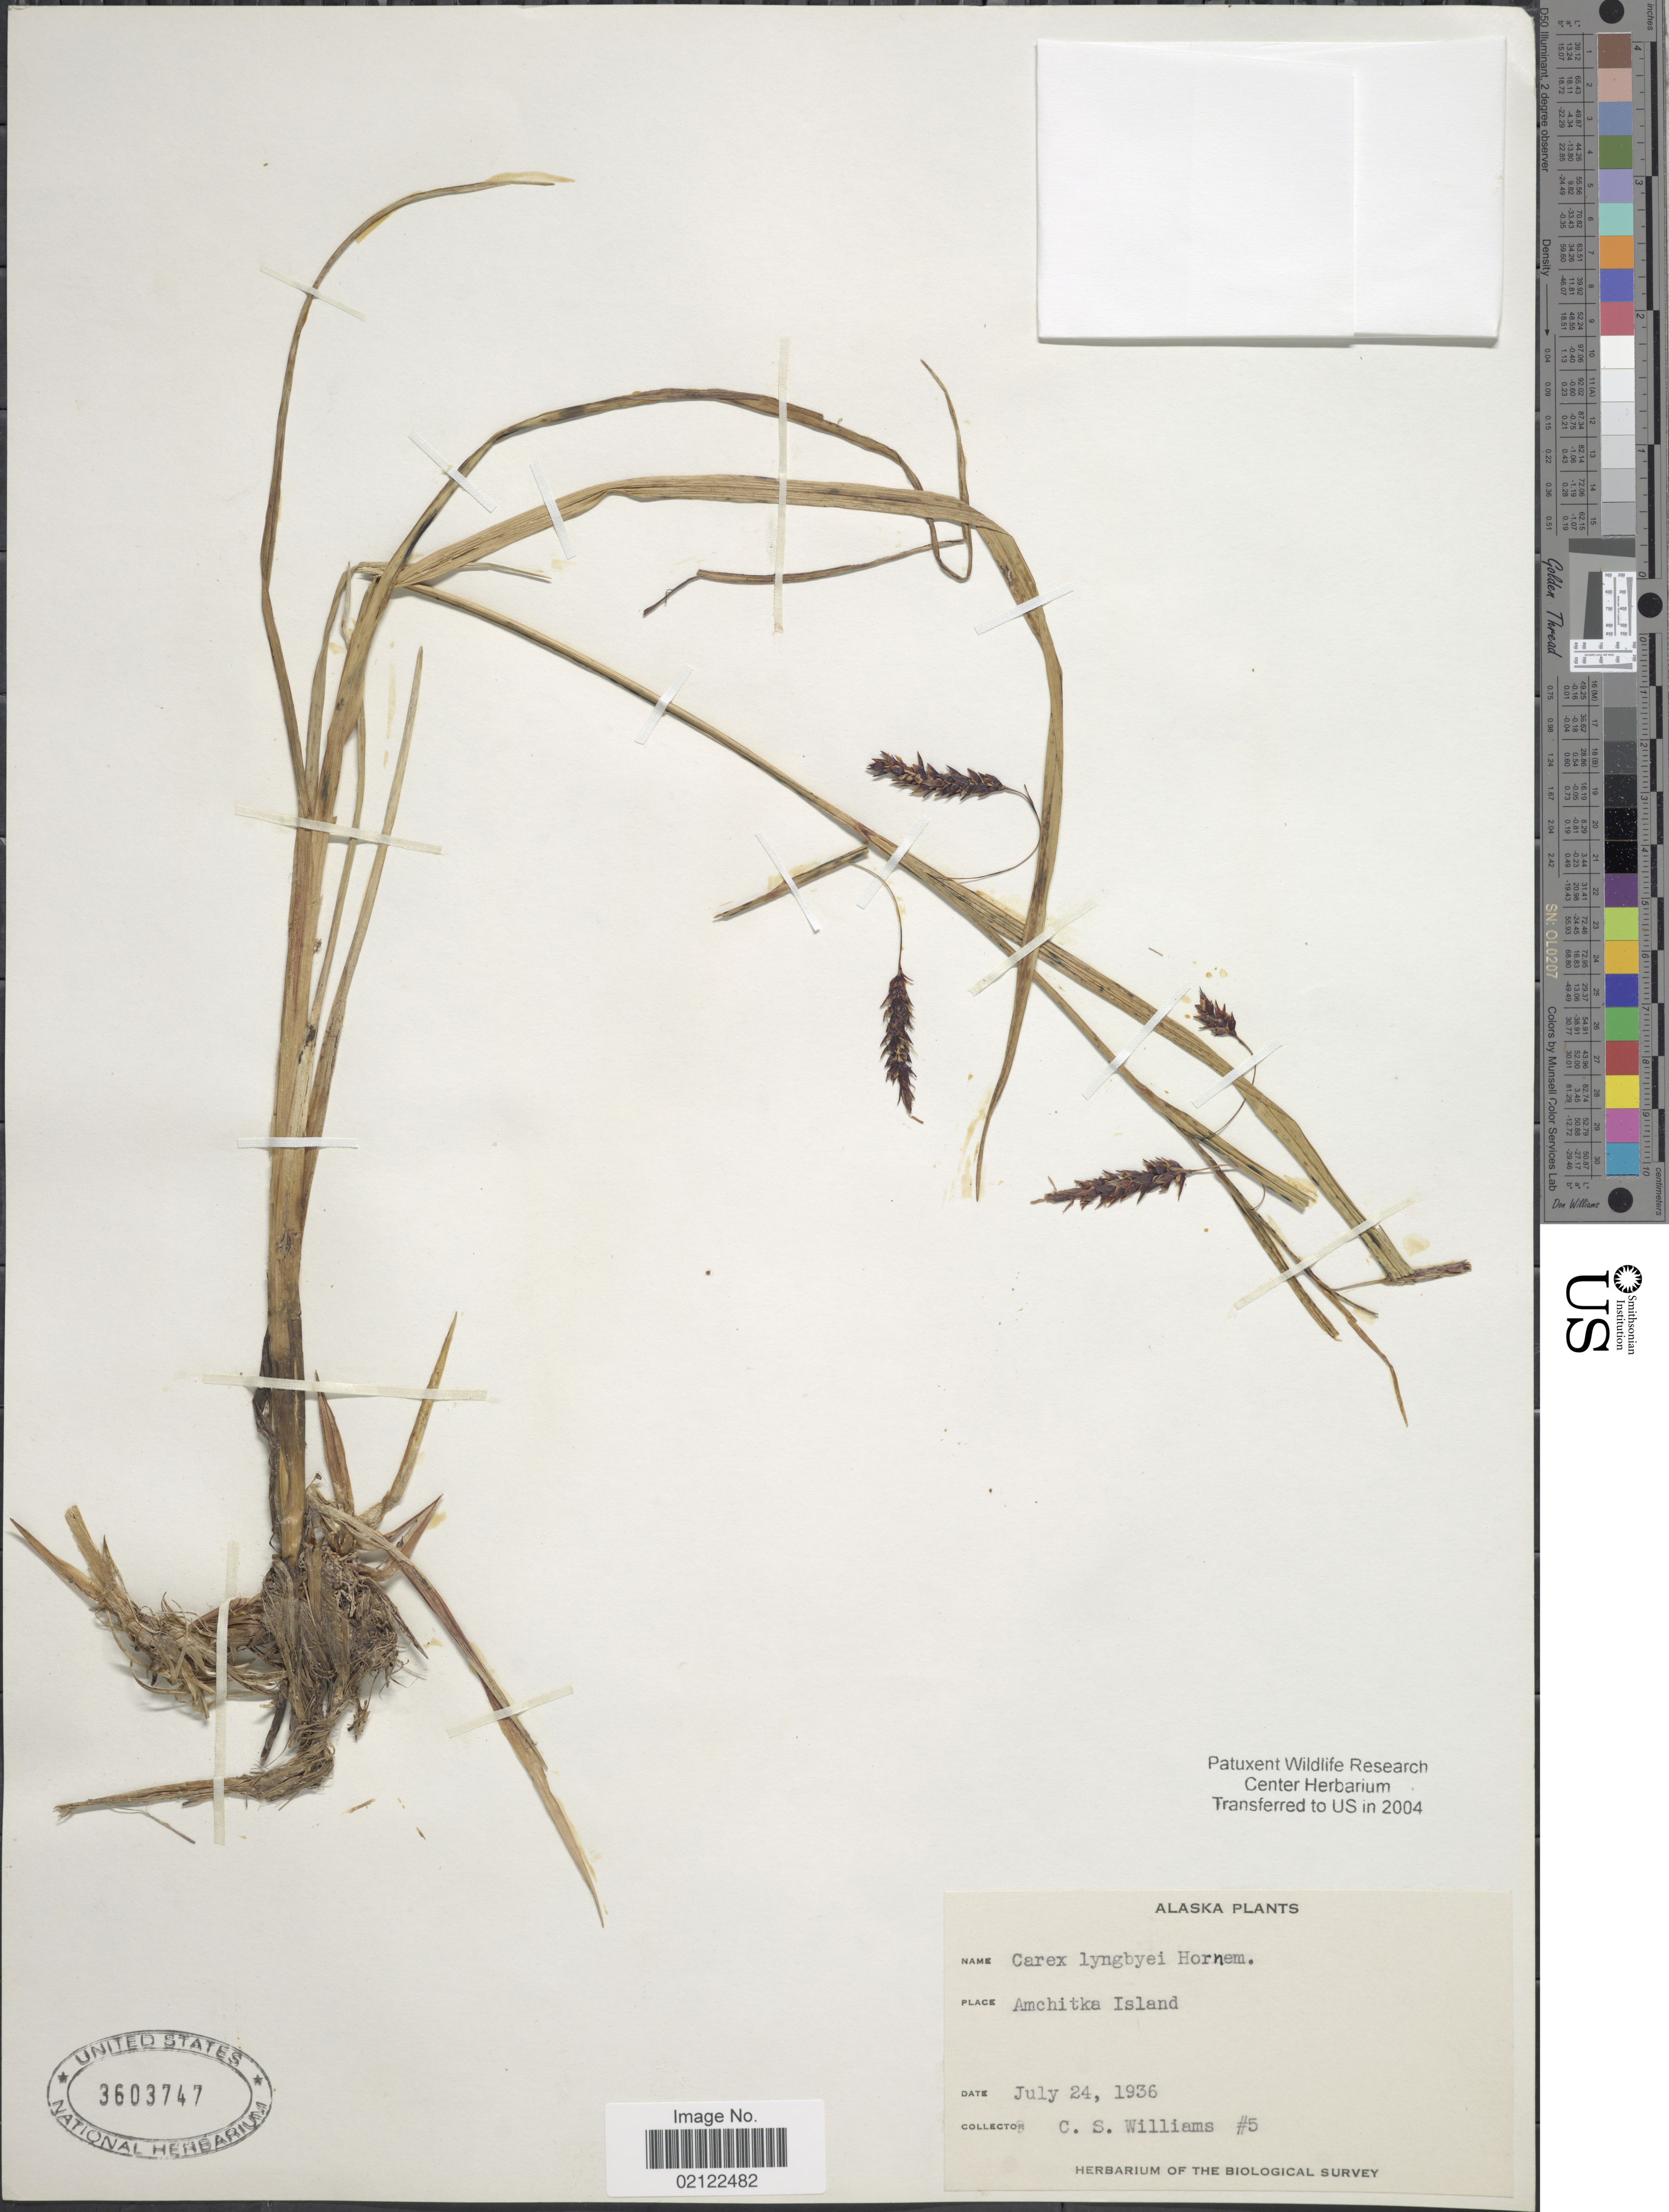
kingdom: Plantae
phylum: Tracheophyta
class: Liliopsida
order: Poales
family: Cyperaceae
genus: Carex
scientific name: Carex lyngbyei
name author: Hornem.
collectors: C. Williams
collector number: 5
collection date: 1936-07-24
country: United States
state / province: Alaska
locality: Amchitka Island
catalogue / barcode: US 3603747